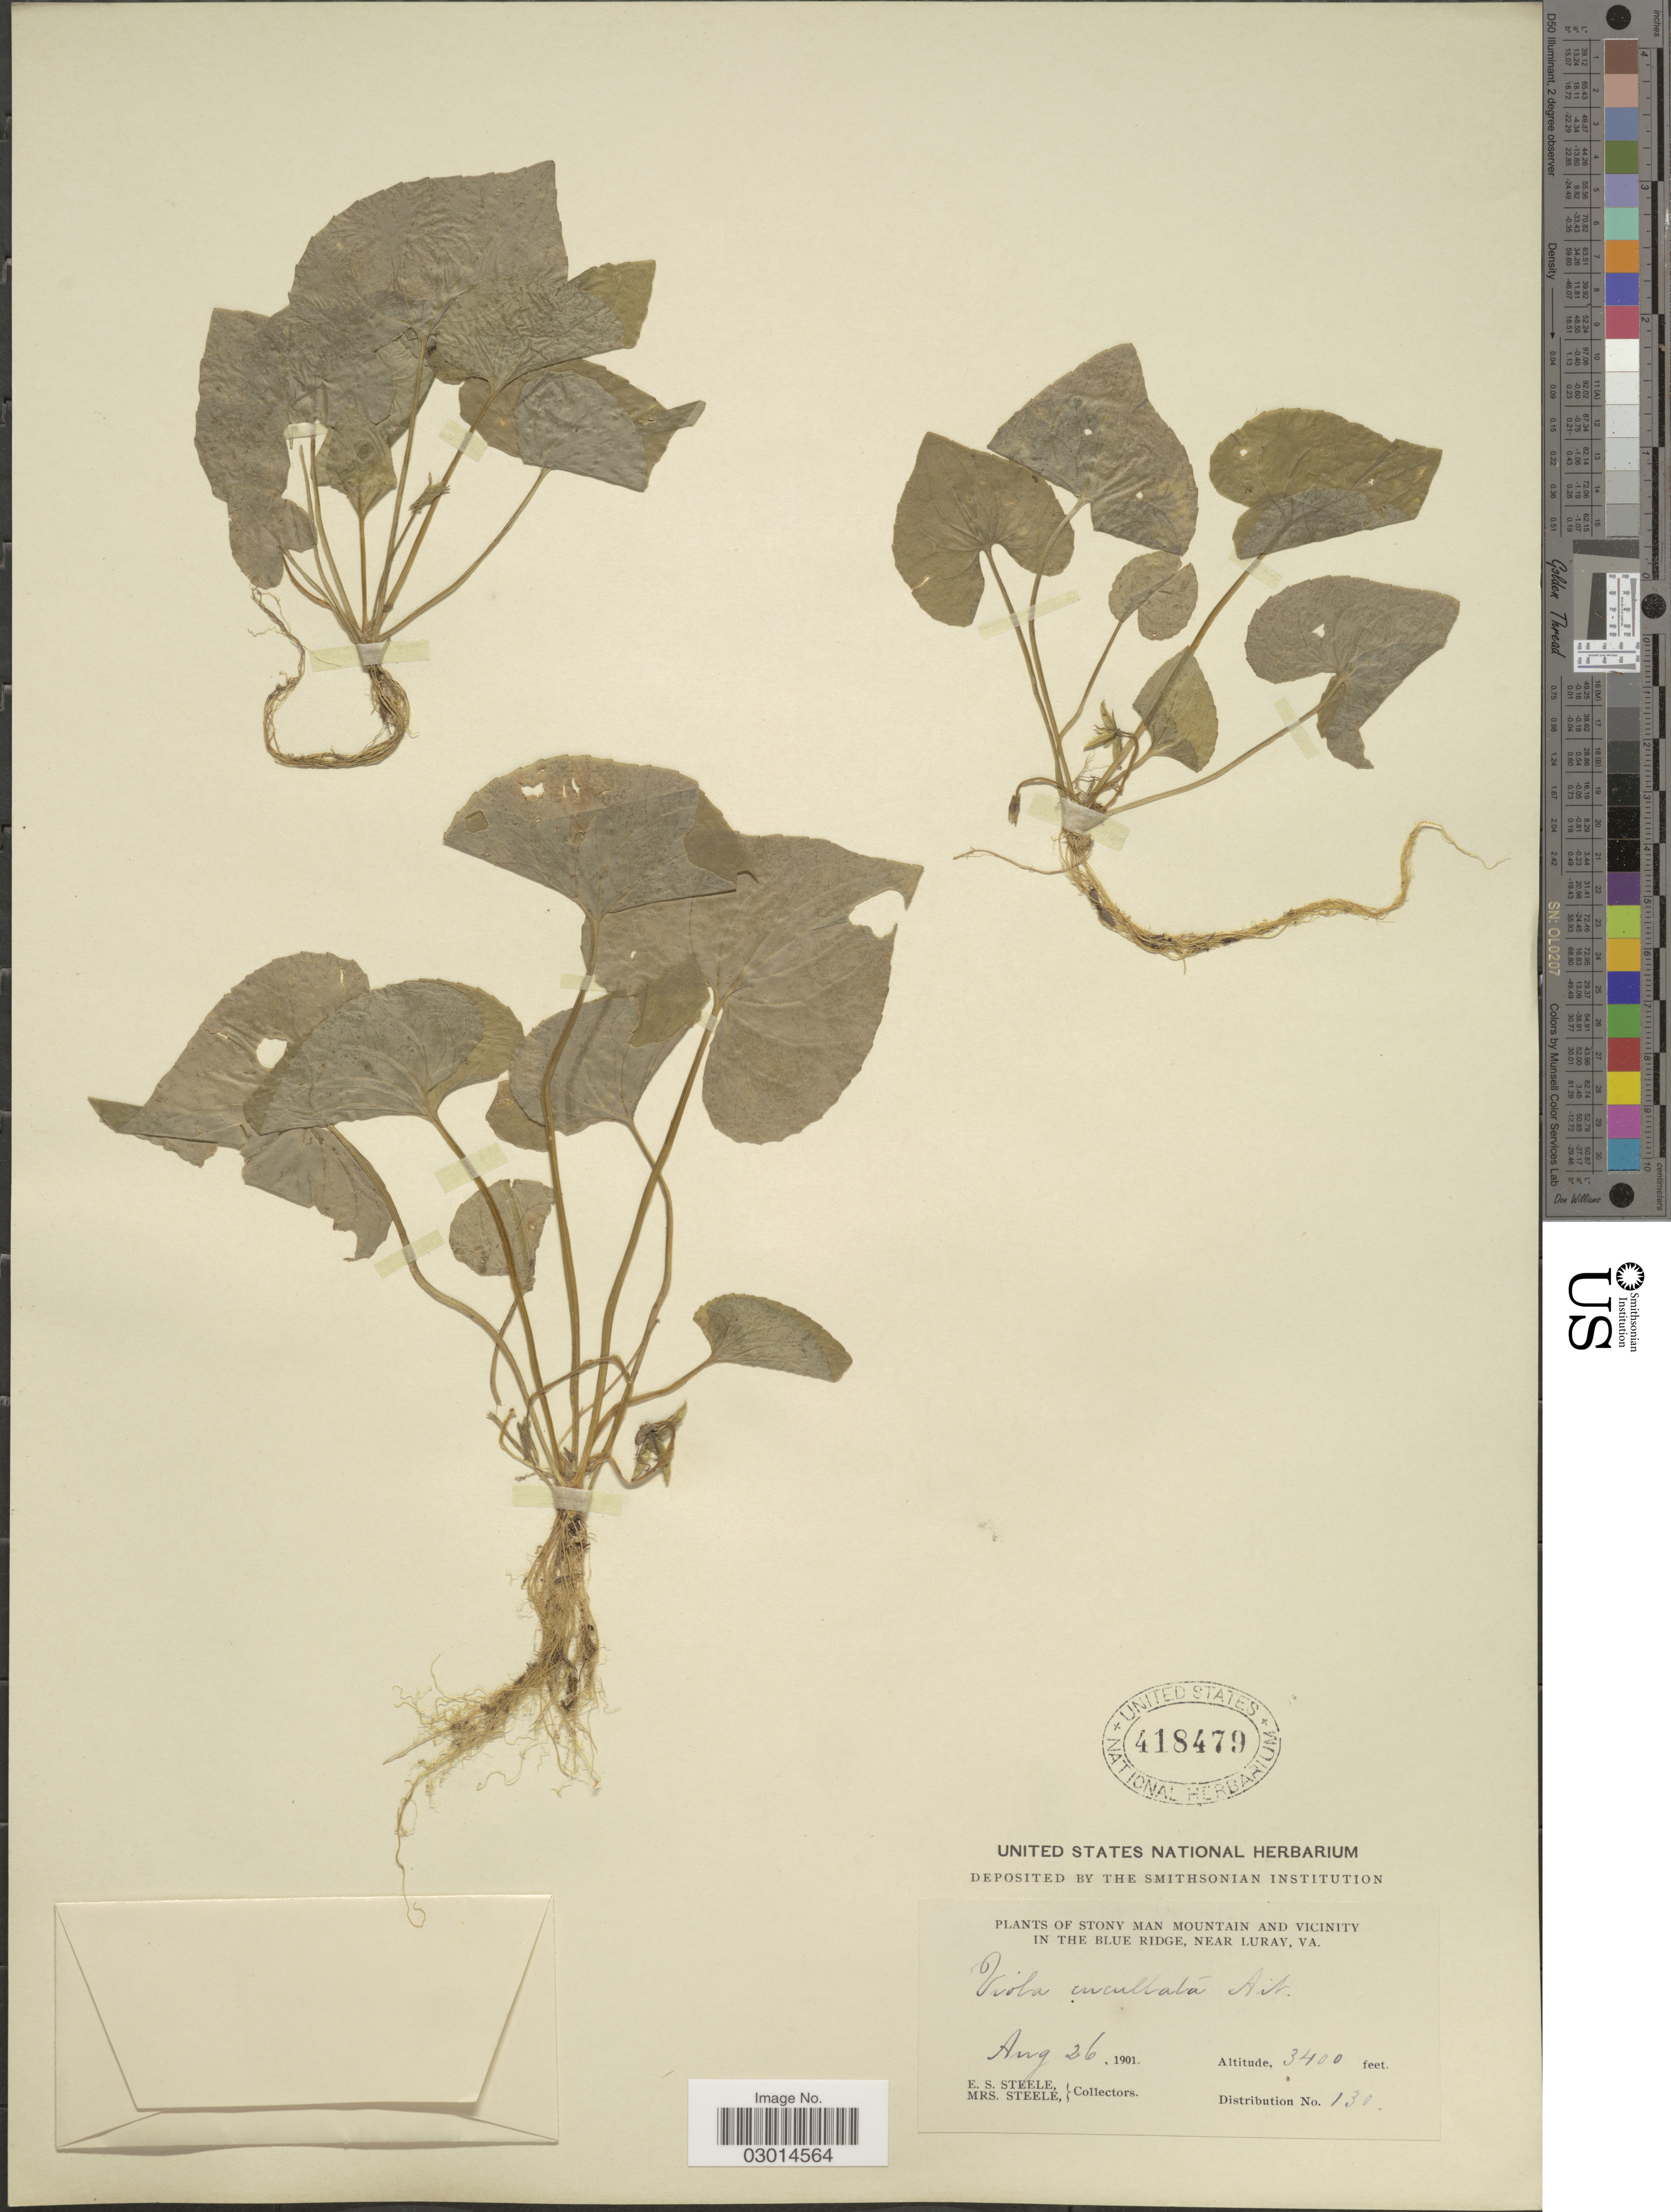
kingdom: Plantae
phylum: Tracheophyta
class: Magnoliopsida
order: Malpighiales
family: Violaceae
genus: Viola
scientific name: Viola cucullata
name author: Aiton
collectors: E. Steele & Mrs. E. S. Steele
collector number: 130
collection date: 1901-08-26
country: United States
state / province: Virginia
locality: Stony Man Mountain and Vicinity, in the Blue Ridge, near Luray, VA.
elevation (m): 1036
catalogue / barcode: US 418479